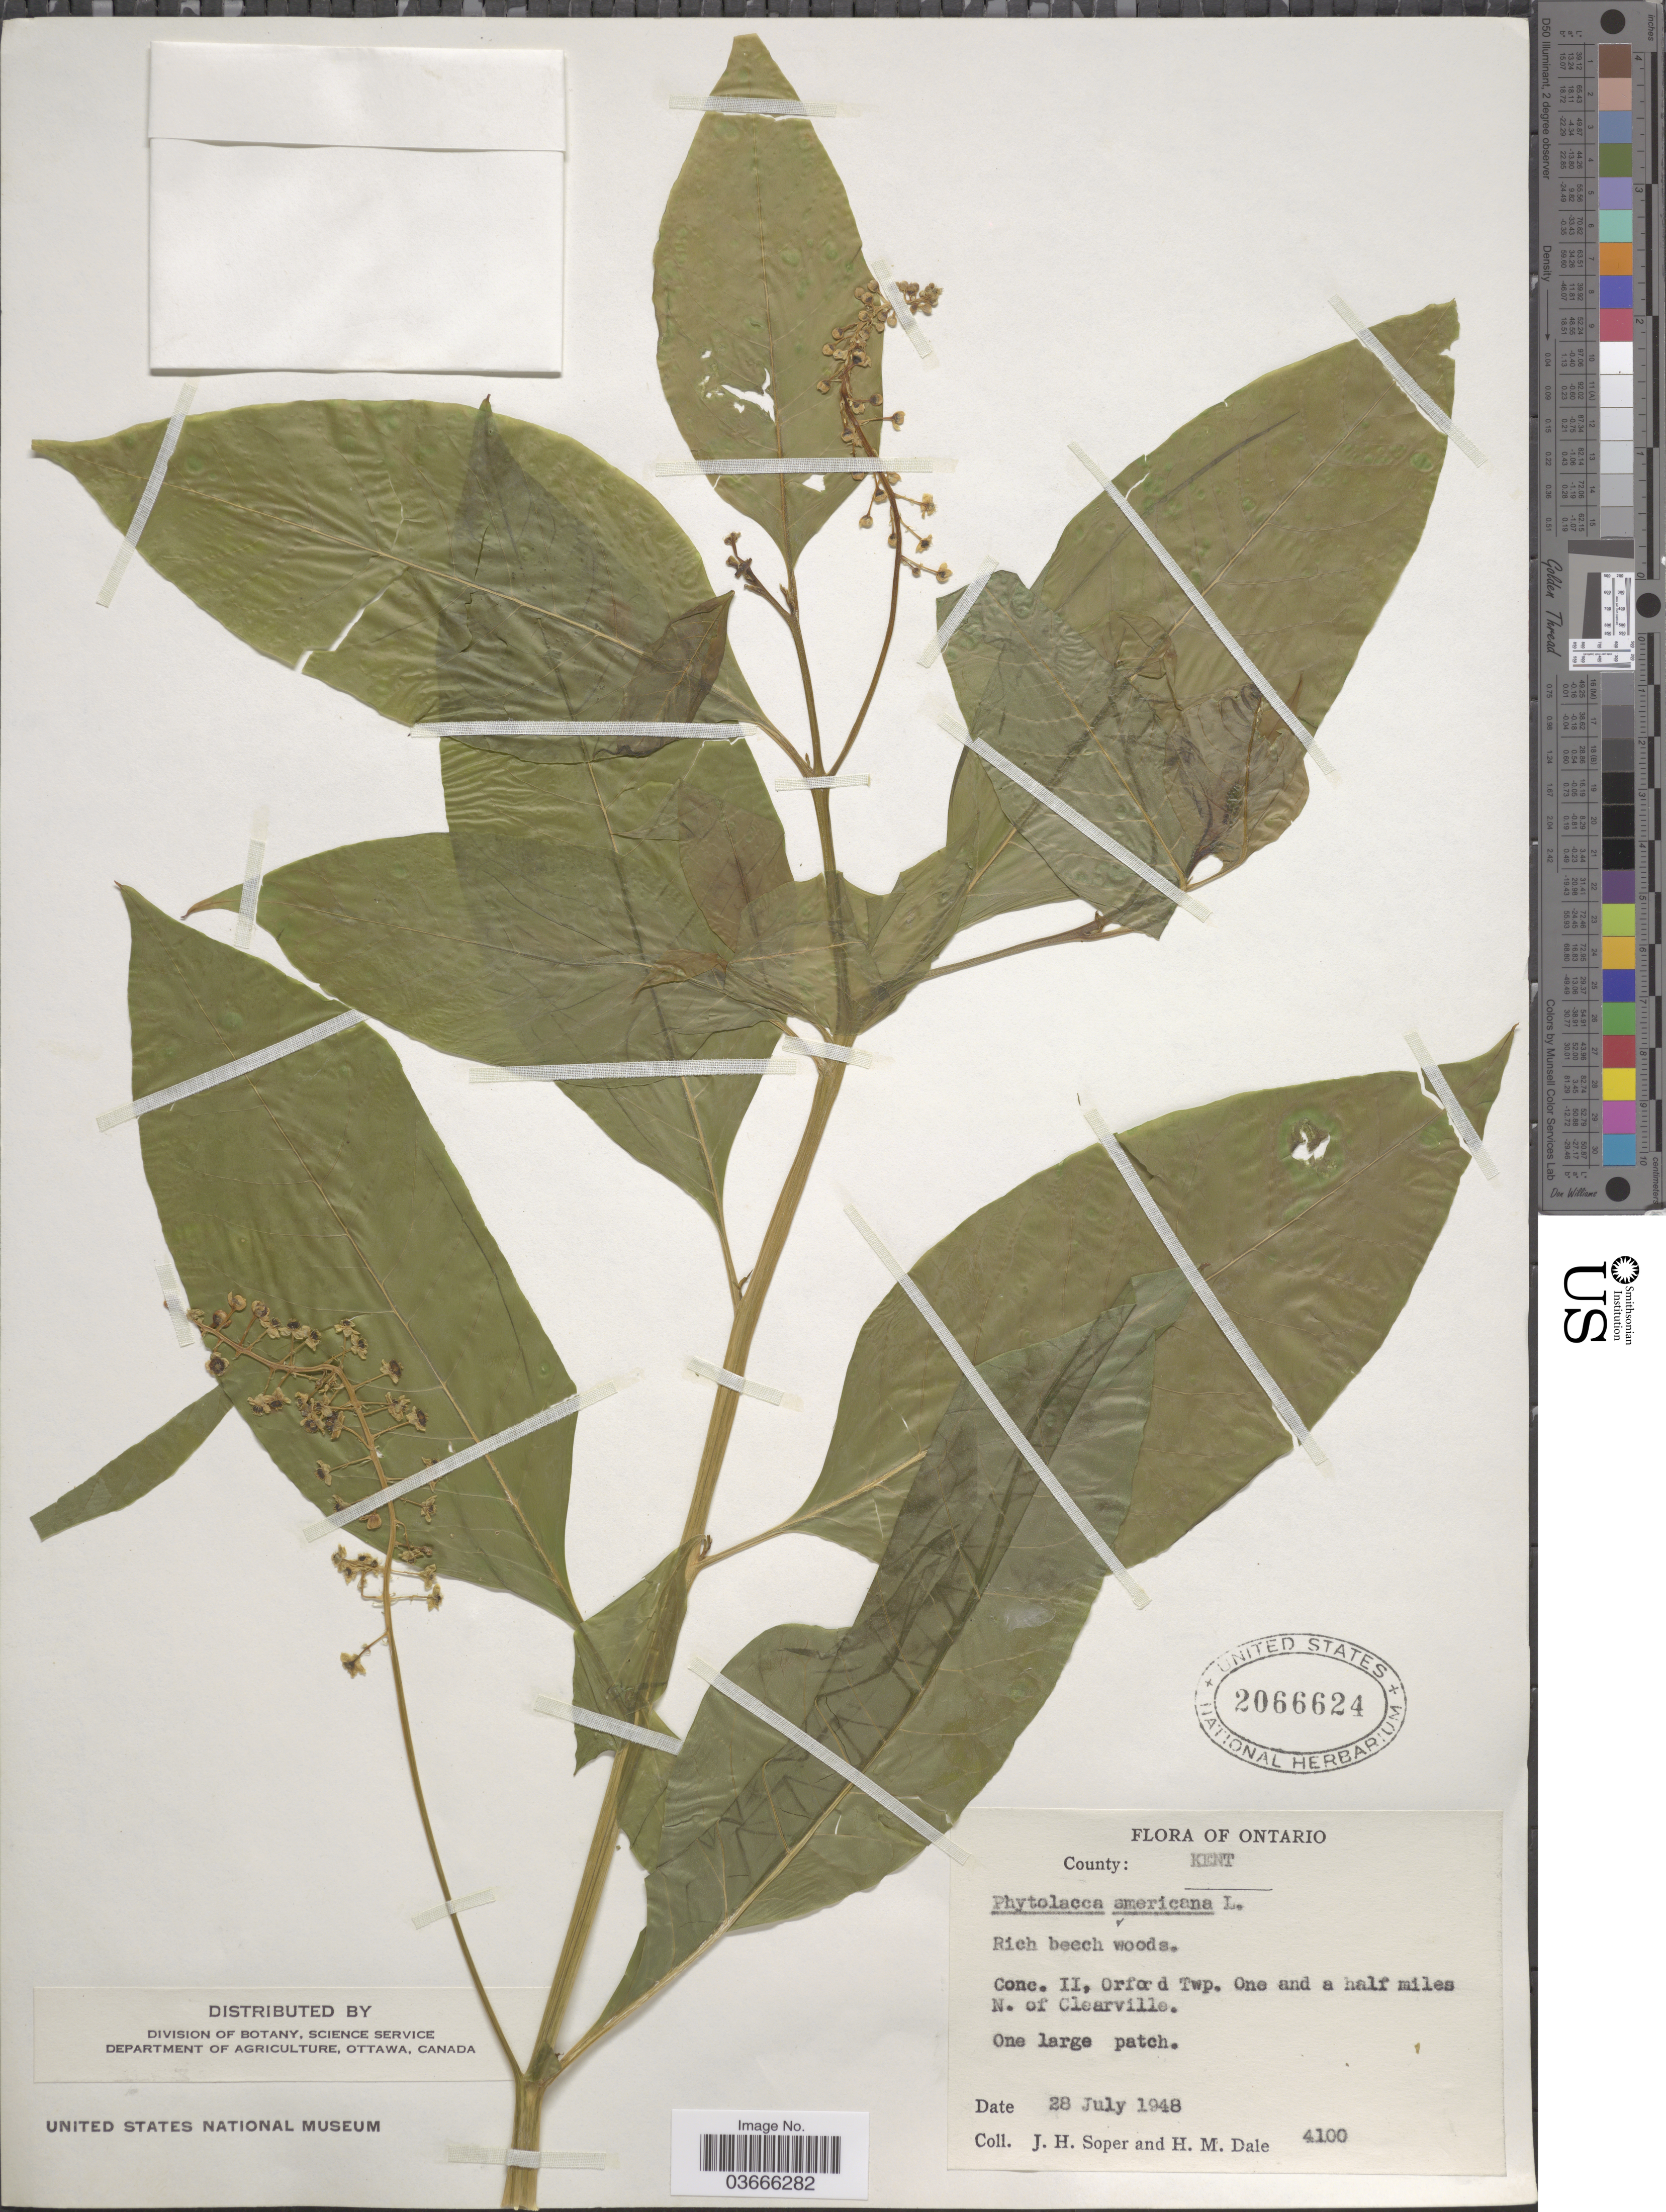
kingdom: Plantae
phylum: Tracheophyta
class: Magnoliopsida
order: Caryophyllales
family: Phytolaccaceae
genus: Phytolacca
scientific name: Phytolacca americana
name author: L.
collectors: J. H. Soper & H. M. Dale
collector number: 4100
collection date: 1948-07-28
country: Canada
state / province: Ontario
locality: County: Kent. Conc. II, Orford Twp. One and a half miles N. of Clearville.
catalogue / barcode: US 2066624